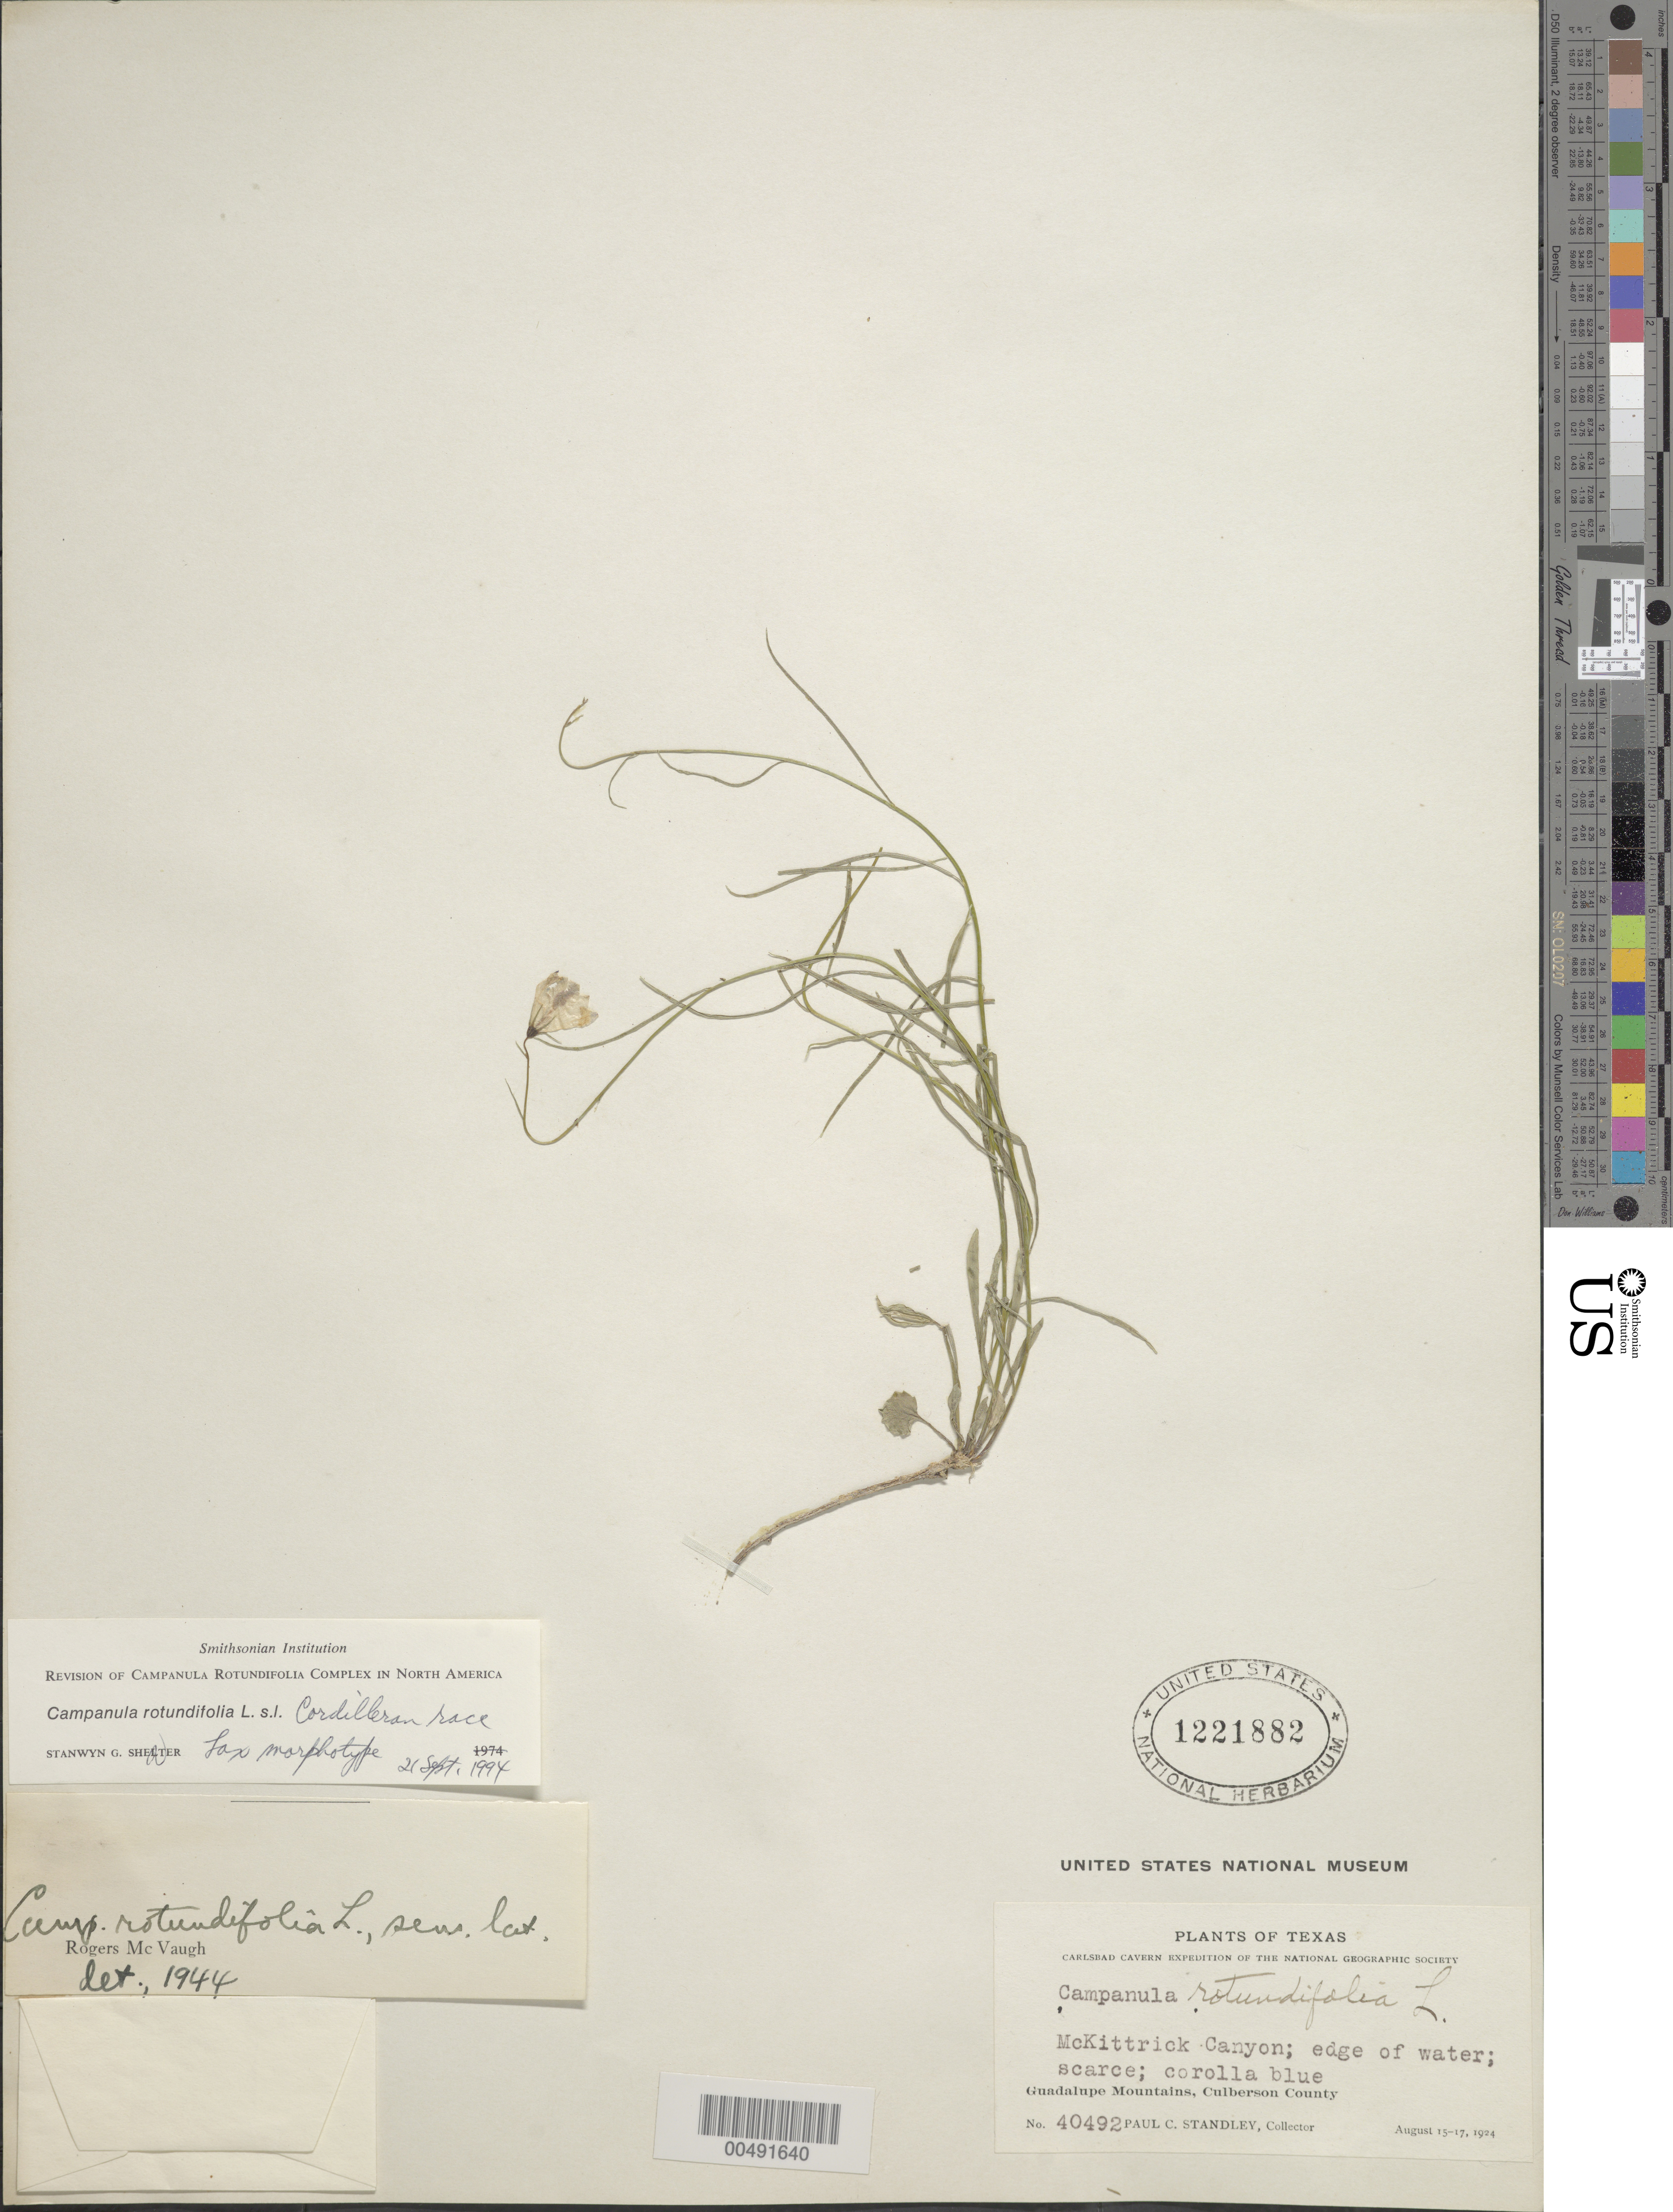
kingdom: Plantae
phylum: Tracheophyta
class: Magnoliopsida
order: Asterales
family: Campanulaceae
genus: Campanula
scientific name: Campanula rotundifolia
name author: L.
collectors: P. C. Standley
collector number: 40492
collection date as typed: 15 Aug 1924 to 17 Aug 1924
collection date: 1924-08-15/1924-08-17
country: United States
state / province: Texas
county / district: Culberson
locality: McKittrick Canyon, Guadalupe Mountains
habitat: edge of water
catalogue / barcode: US 1221882